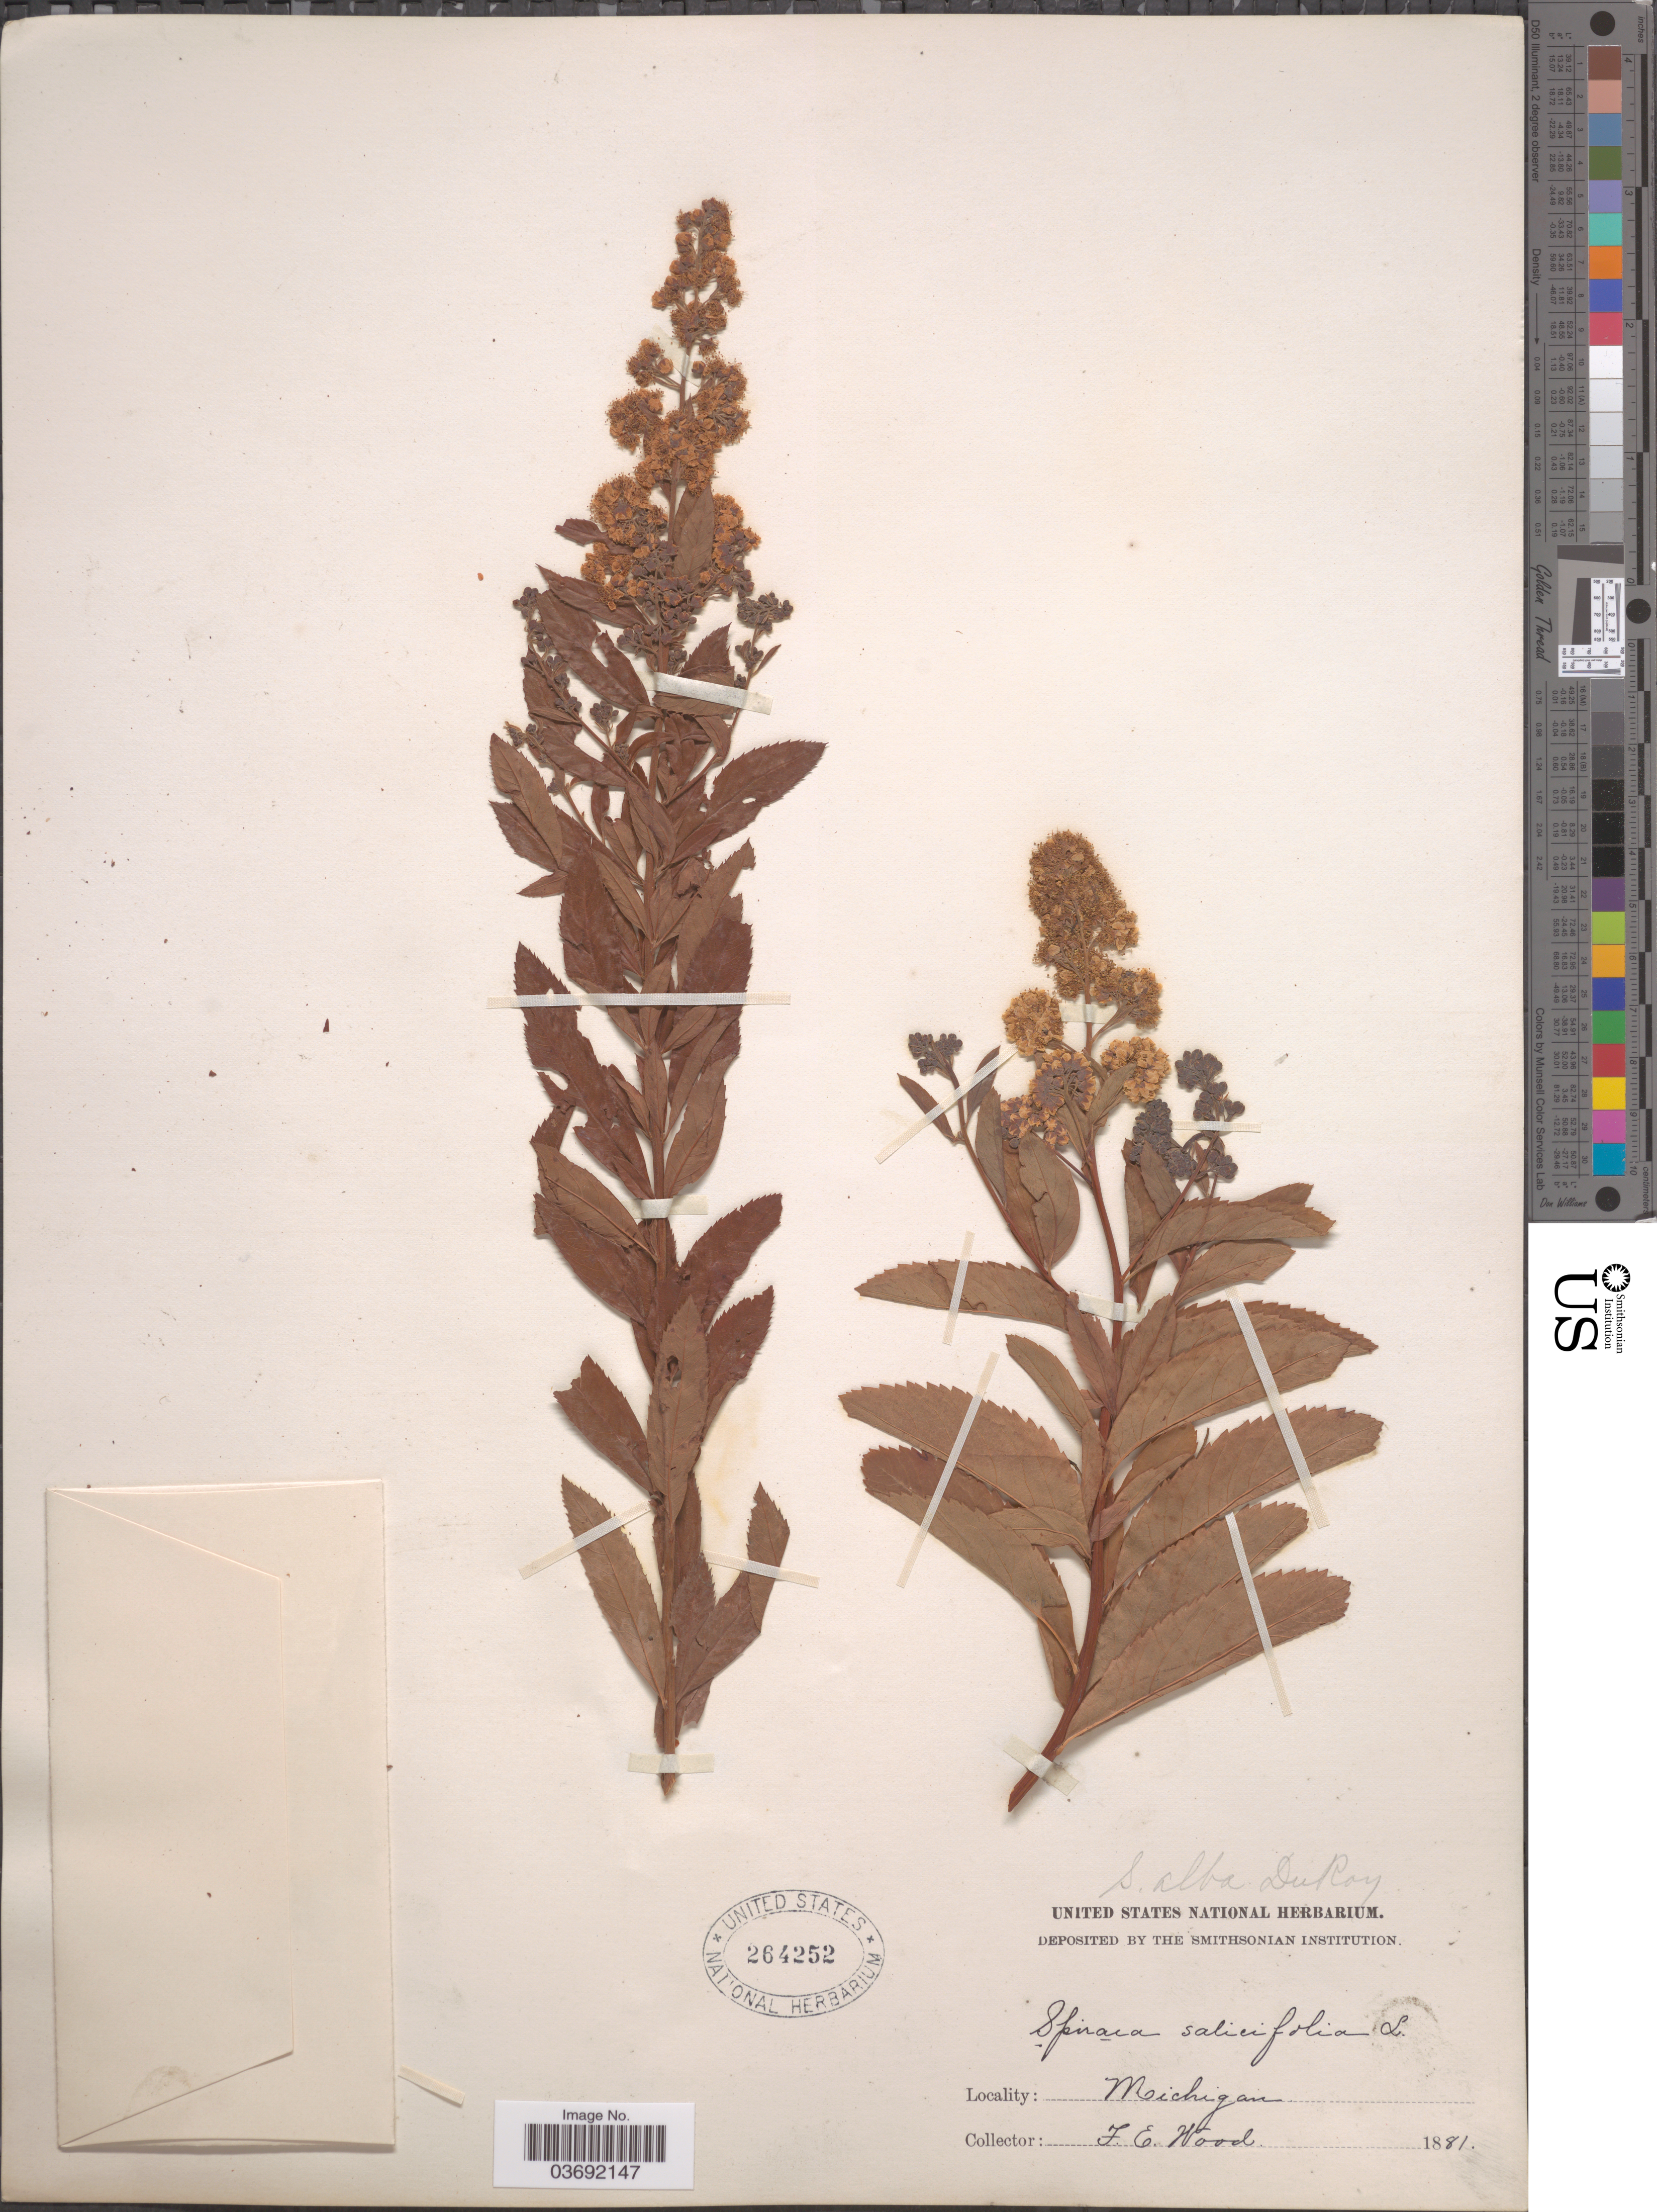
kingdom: Plantae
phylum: Tracheophyta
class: Magnoliopsida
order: Rosales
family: Rosaceae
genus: Spiraea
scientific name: Spiraea alba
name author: Du Roi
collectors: F. Wood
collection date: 1881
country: United States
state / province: Michigan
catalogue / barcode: US 264252